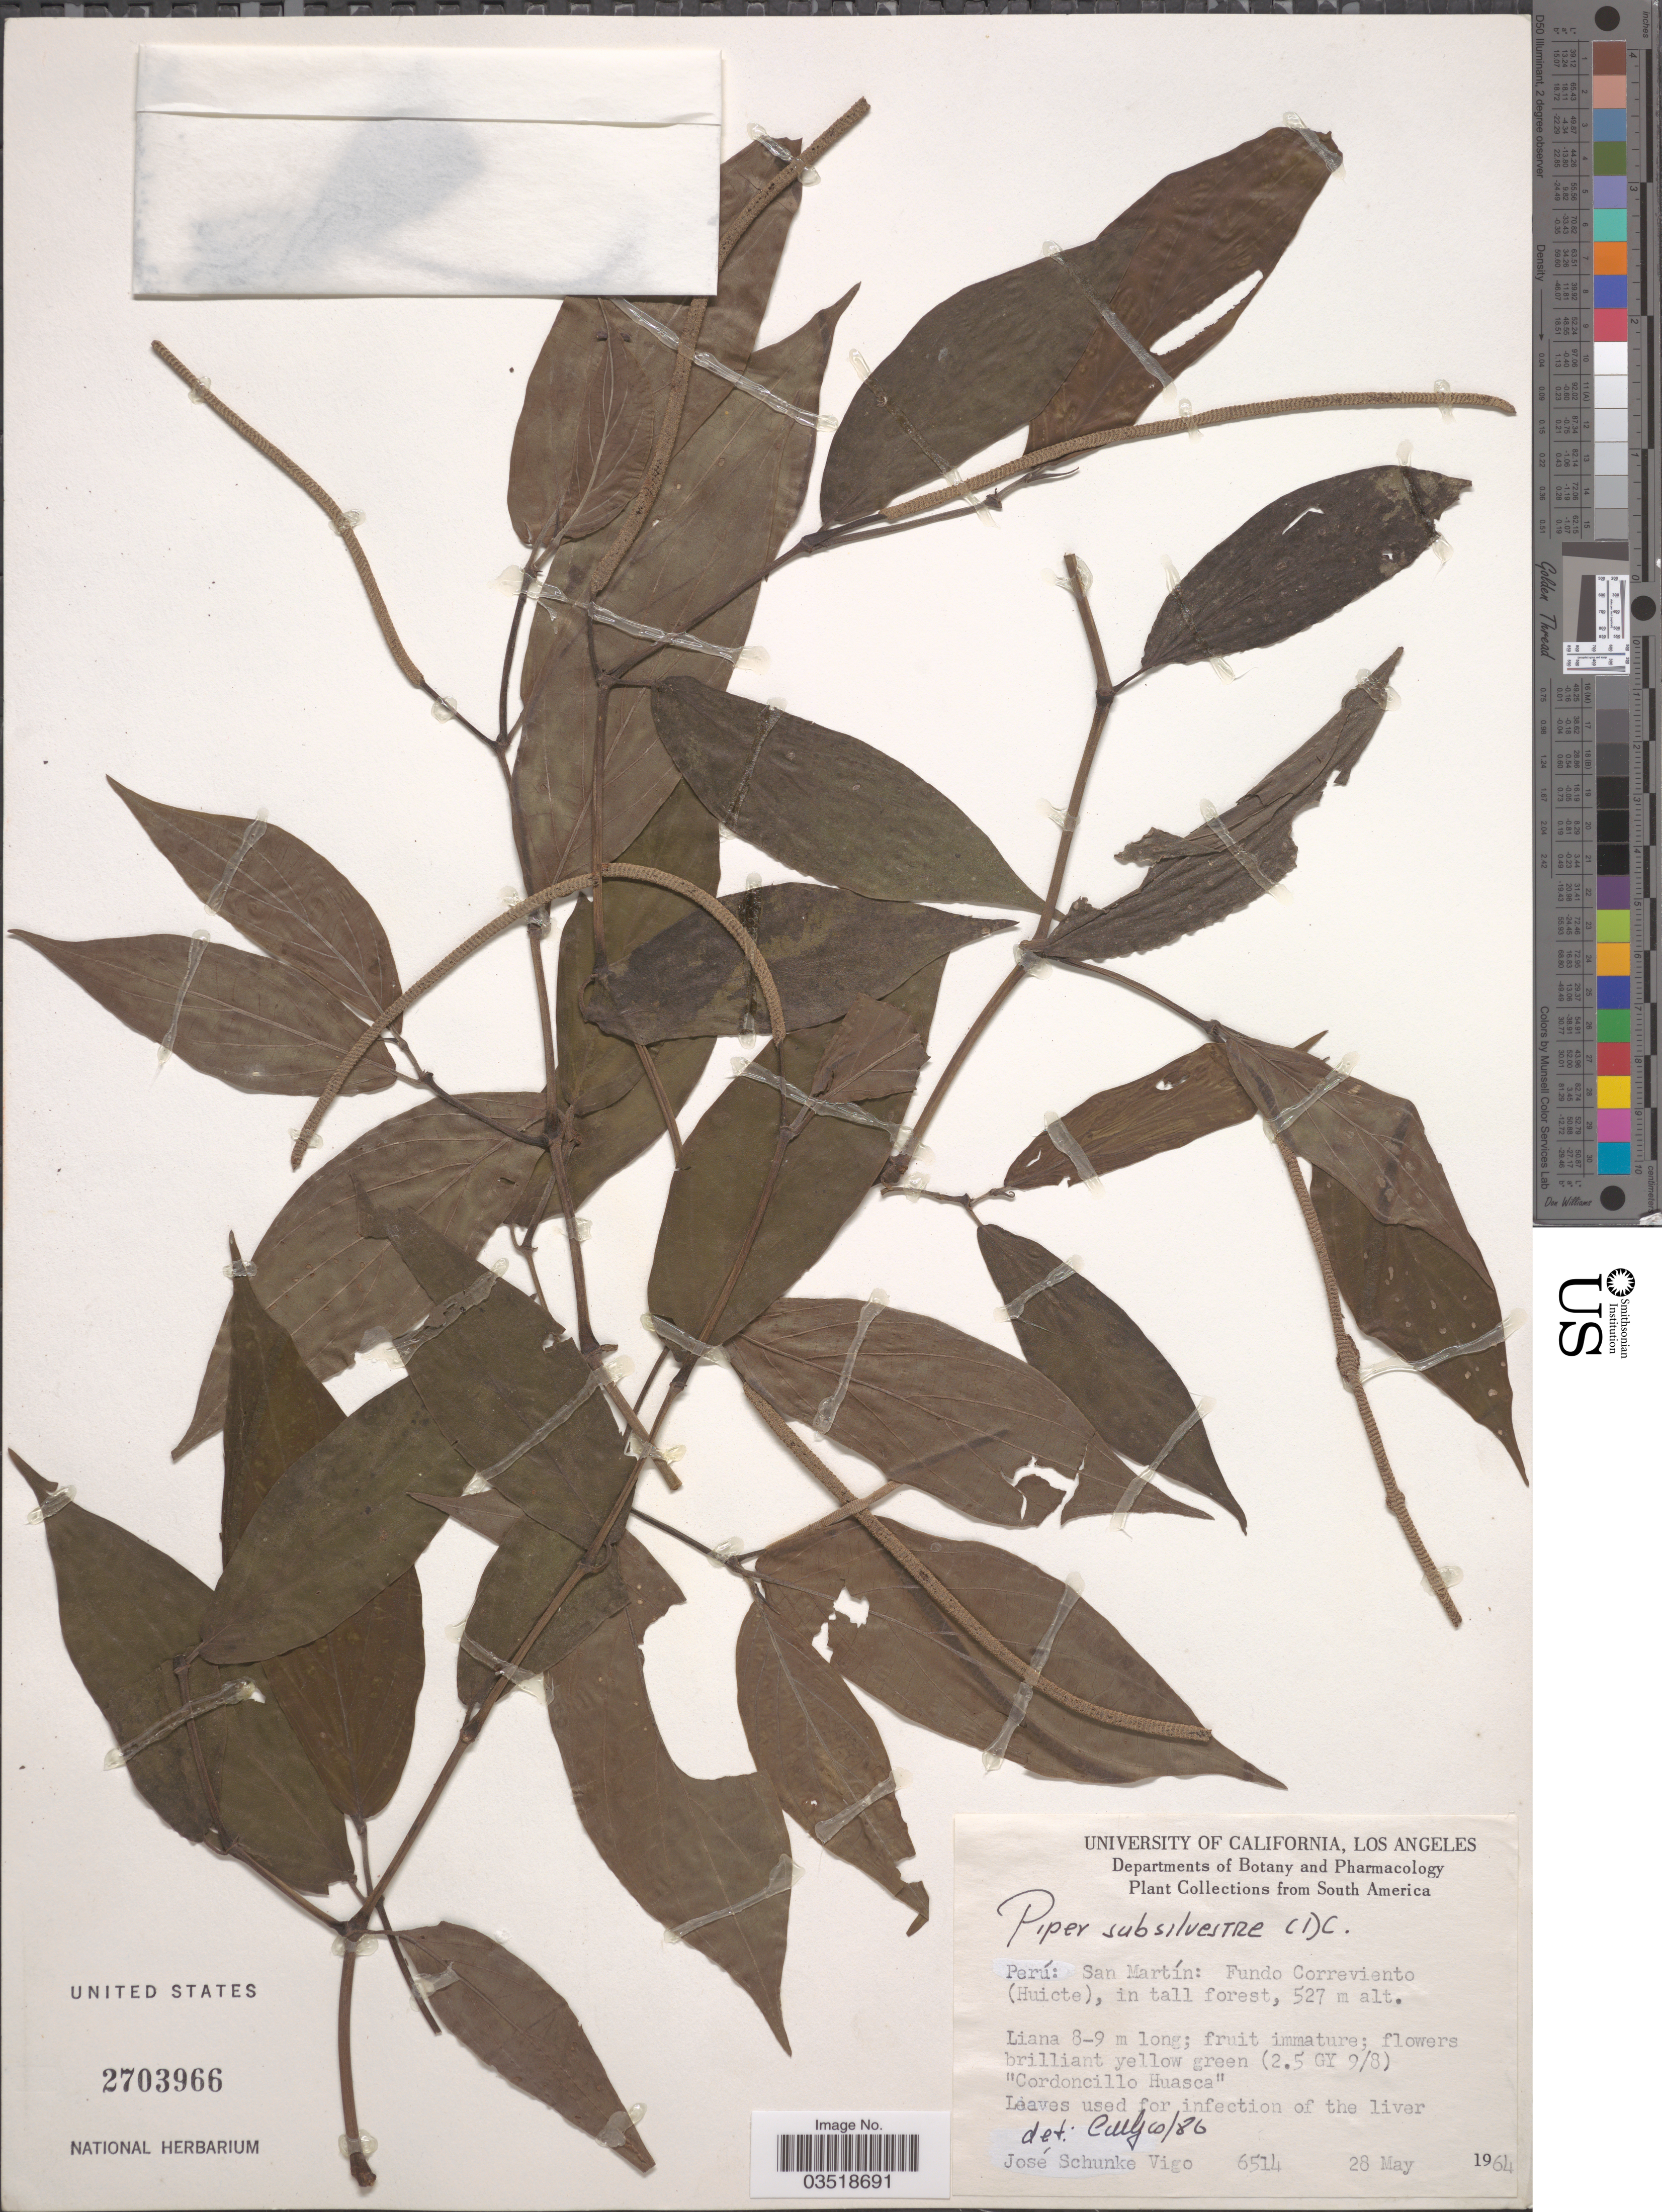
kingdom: Plantae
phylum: Tracheophyta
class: Magnoliopsida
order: Piperales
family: Piperaceae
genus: Piper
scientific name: Piper subsilvestre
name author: C. DC.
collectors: J. Schunke Vigo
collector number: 6514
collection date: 1964-05-28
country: Peru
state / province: San Martín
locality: Fundo Correviento (Huicte), in tall forest.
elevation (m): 527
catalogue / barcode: US 2703966